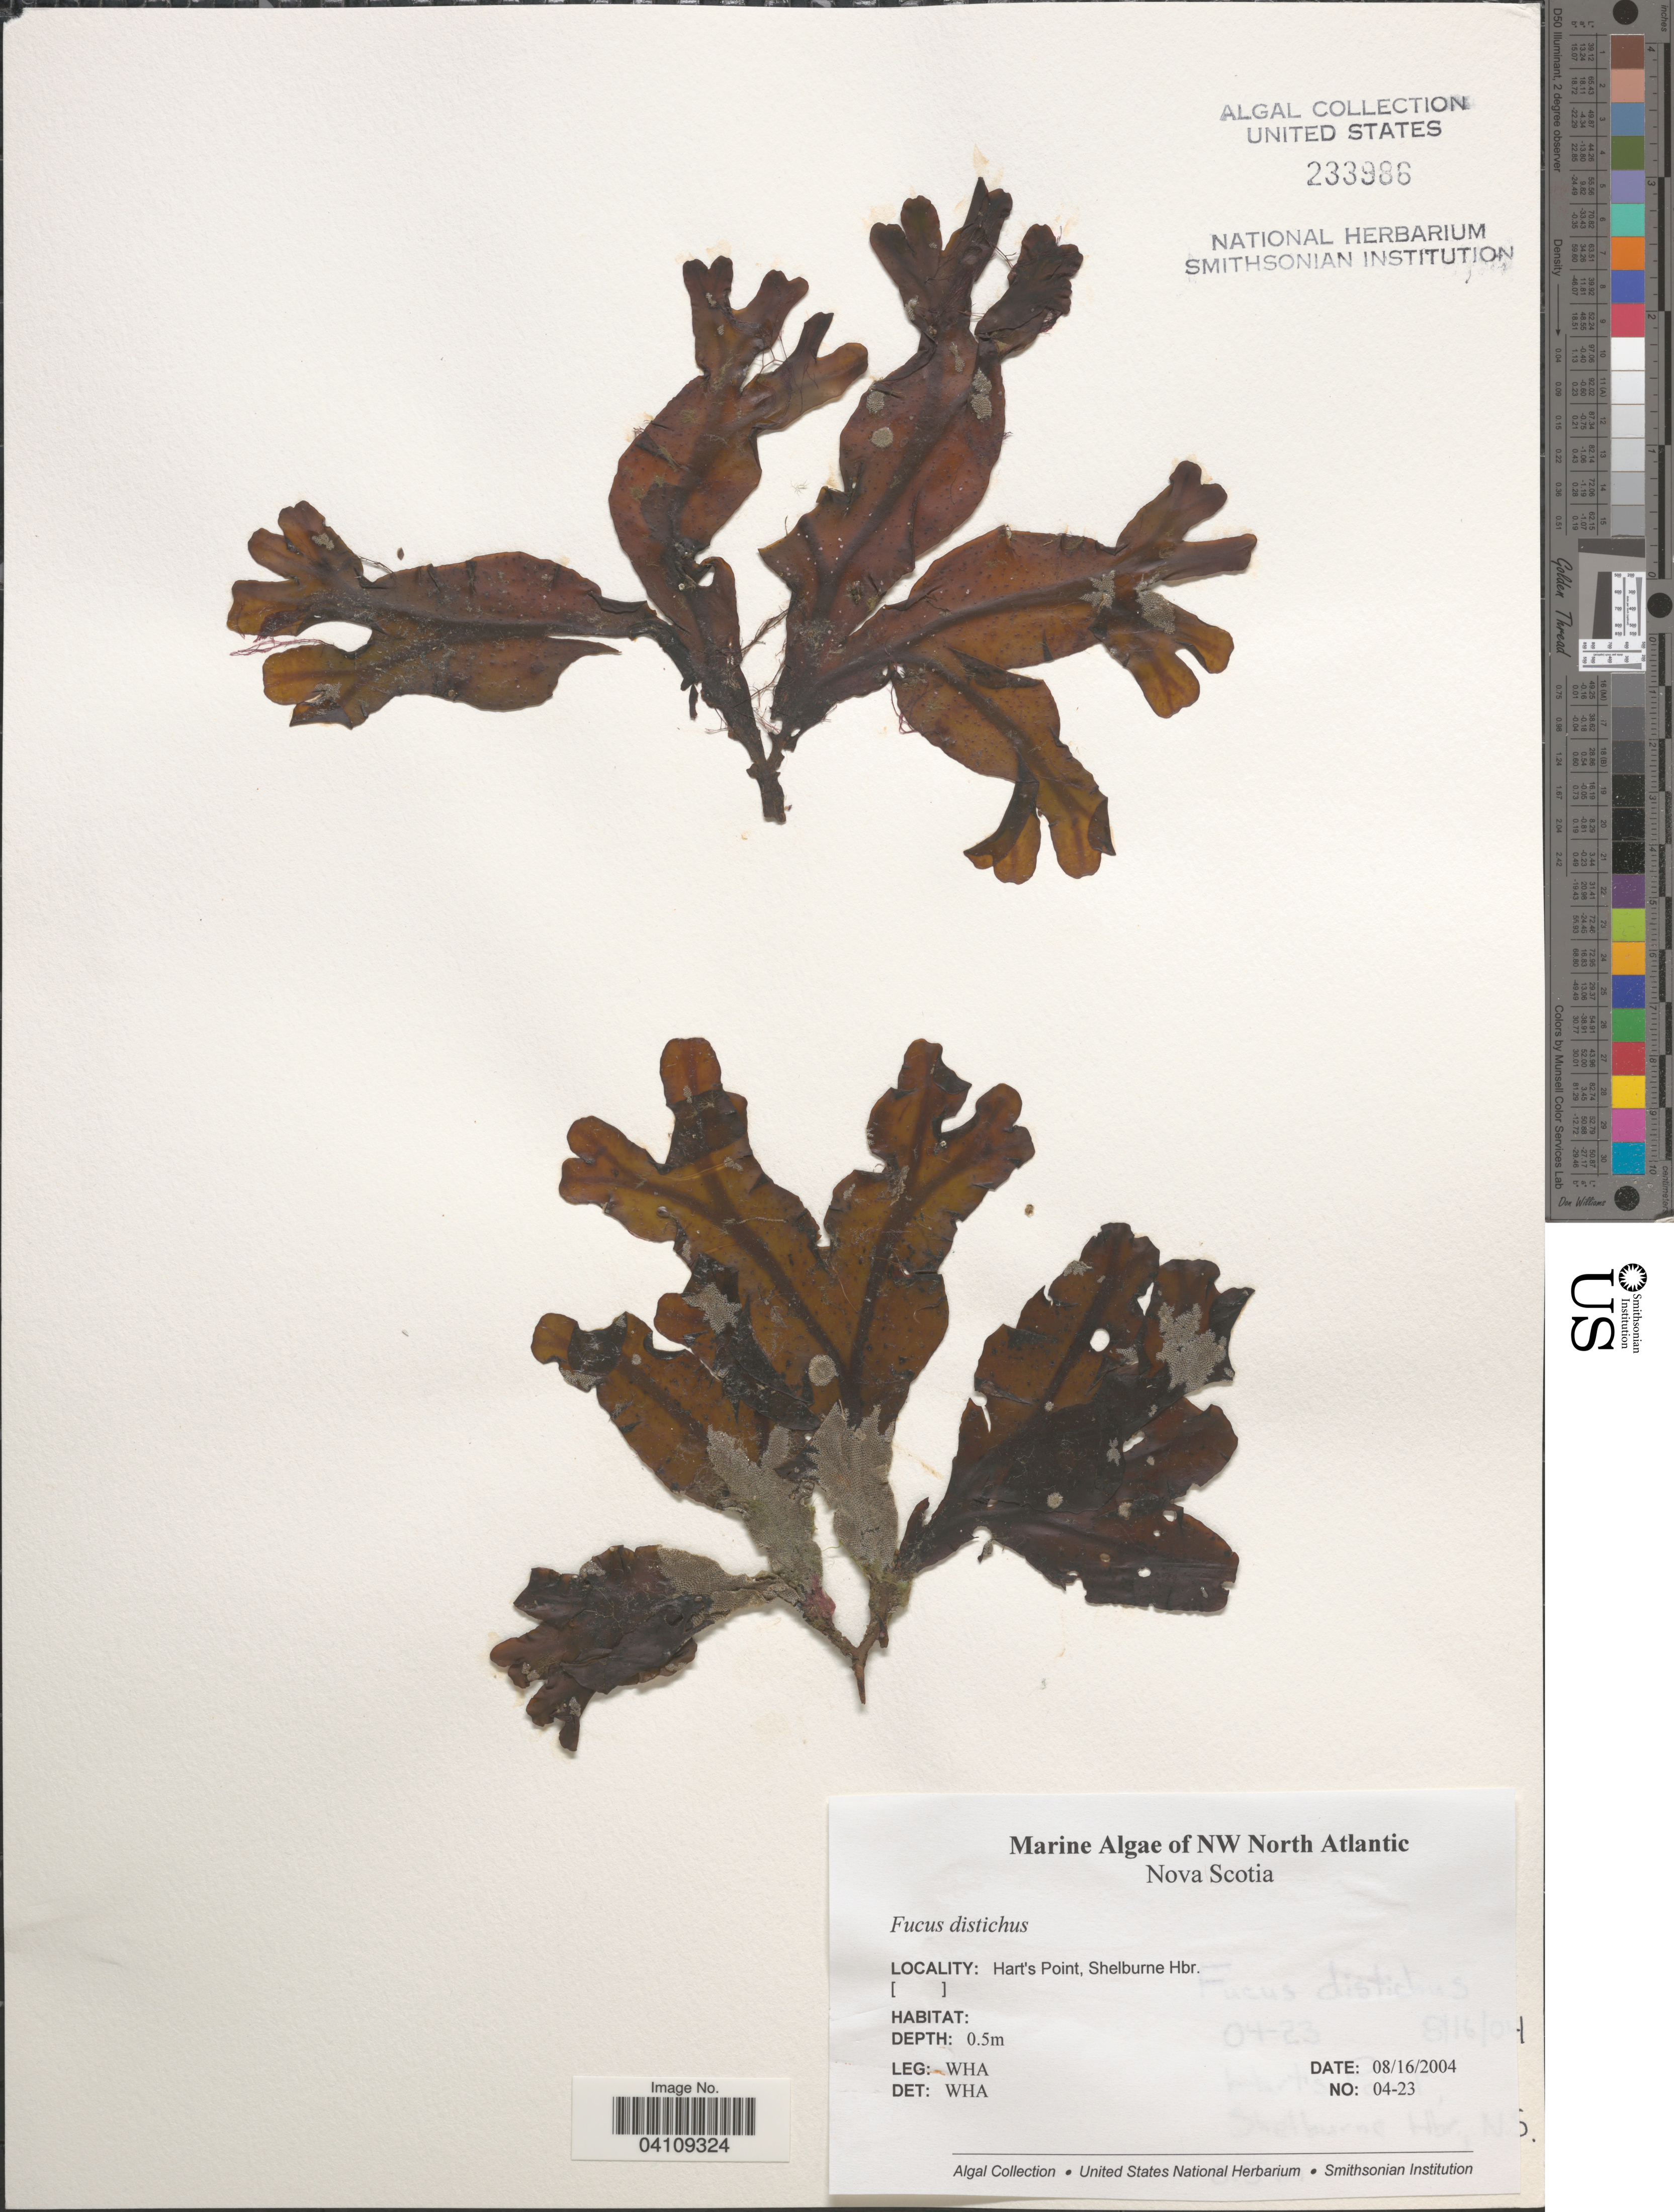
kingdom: Chromista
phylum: Ochrophyta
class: Phaeophyceae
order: Fucales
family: Fucaceae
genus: Fucus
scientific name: Fucus distichus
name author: L.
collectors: W. H. Adey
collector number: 04-23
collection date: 2004-08-16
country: Canada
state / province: Nova Scotia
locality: NW North Atlantic. Hart's Point, Shelburne Hbr.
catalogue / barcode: US 233986